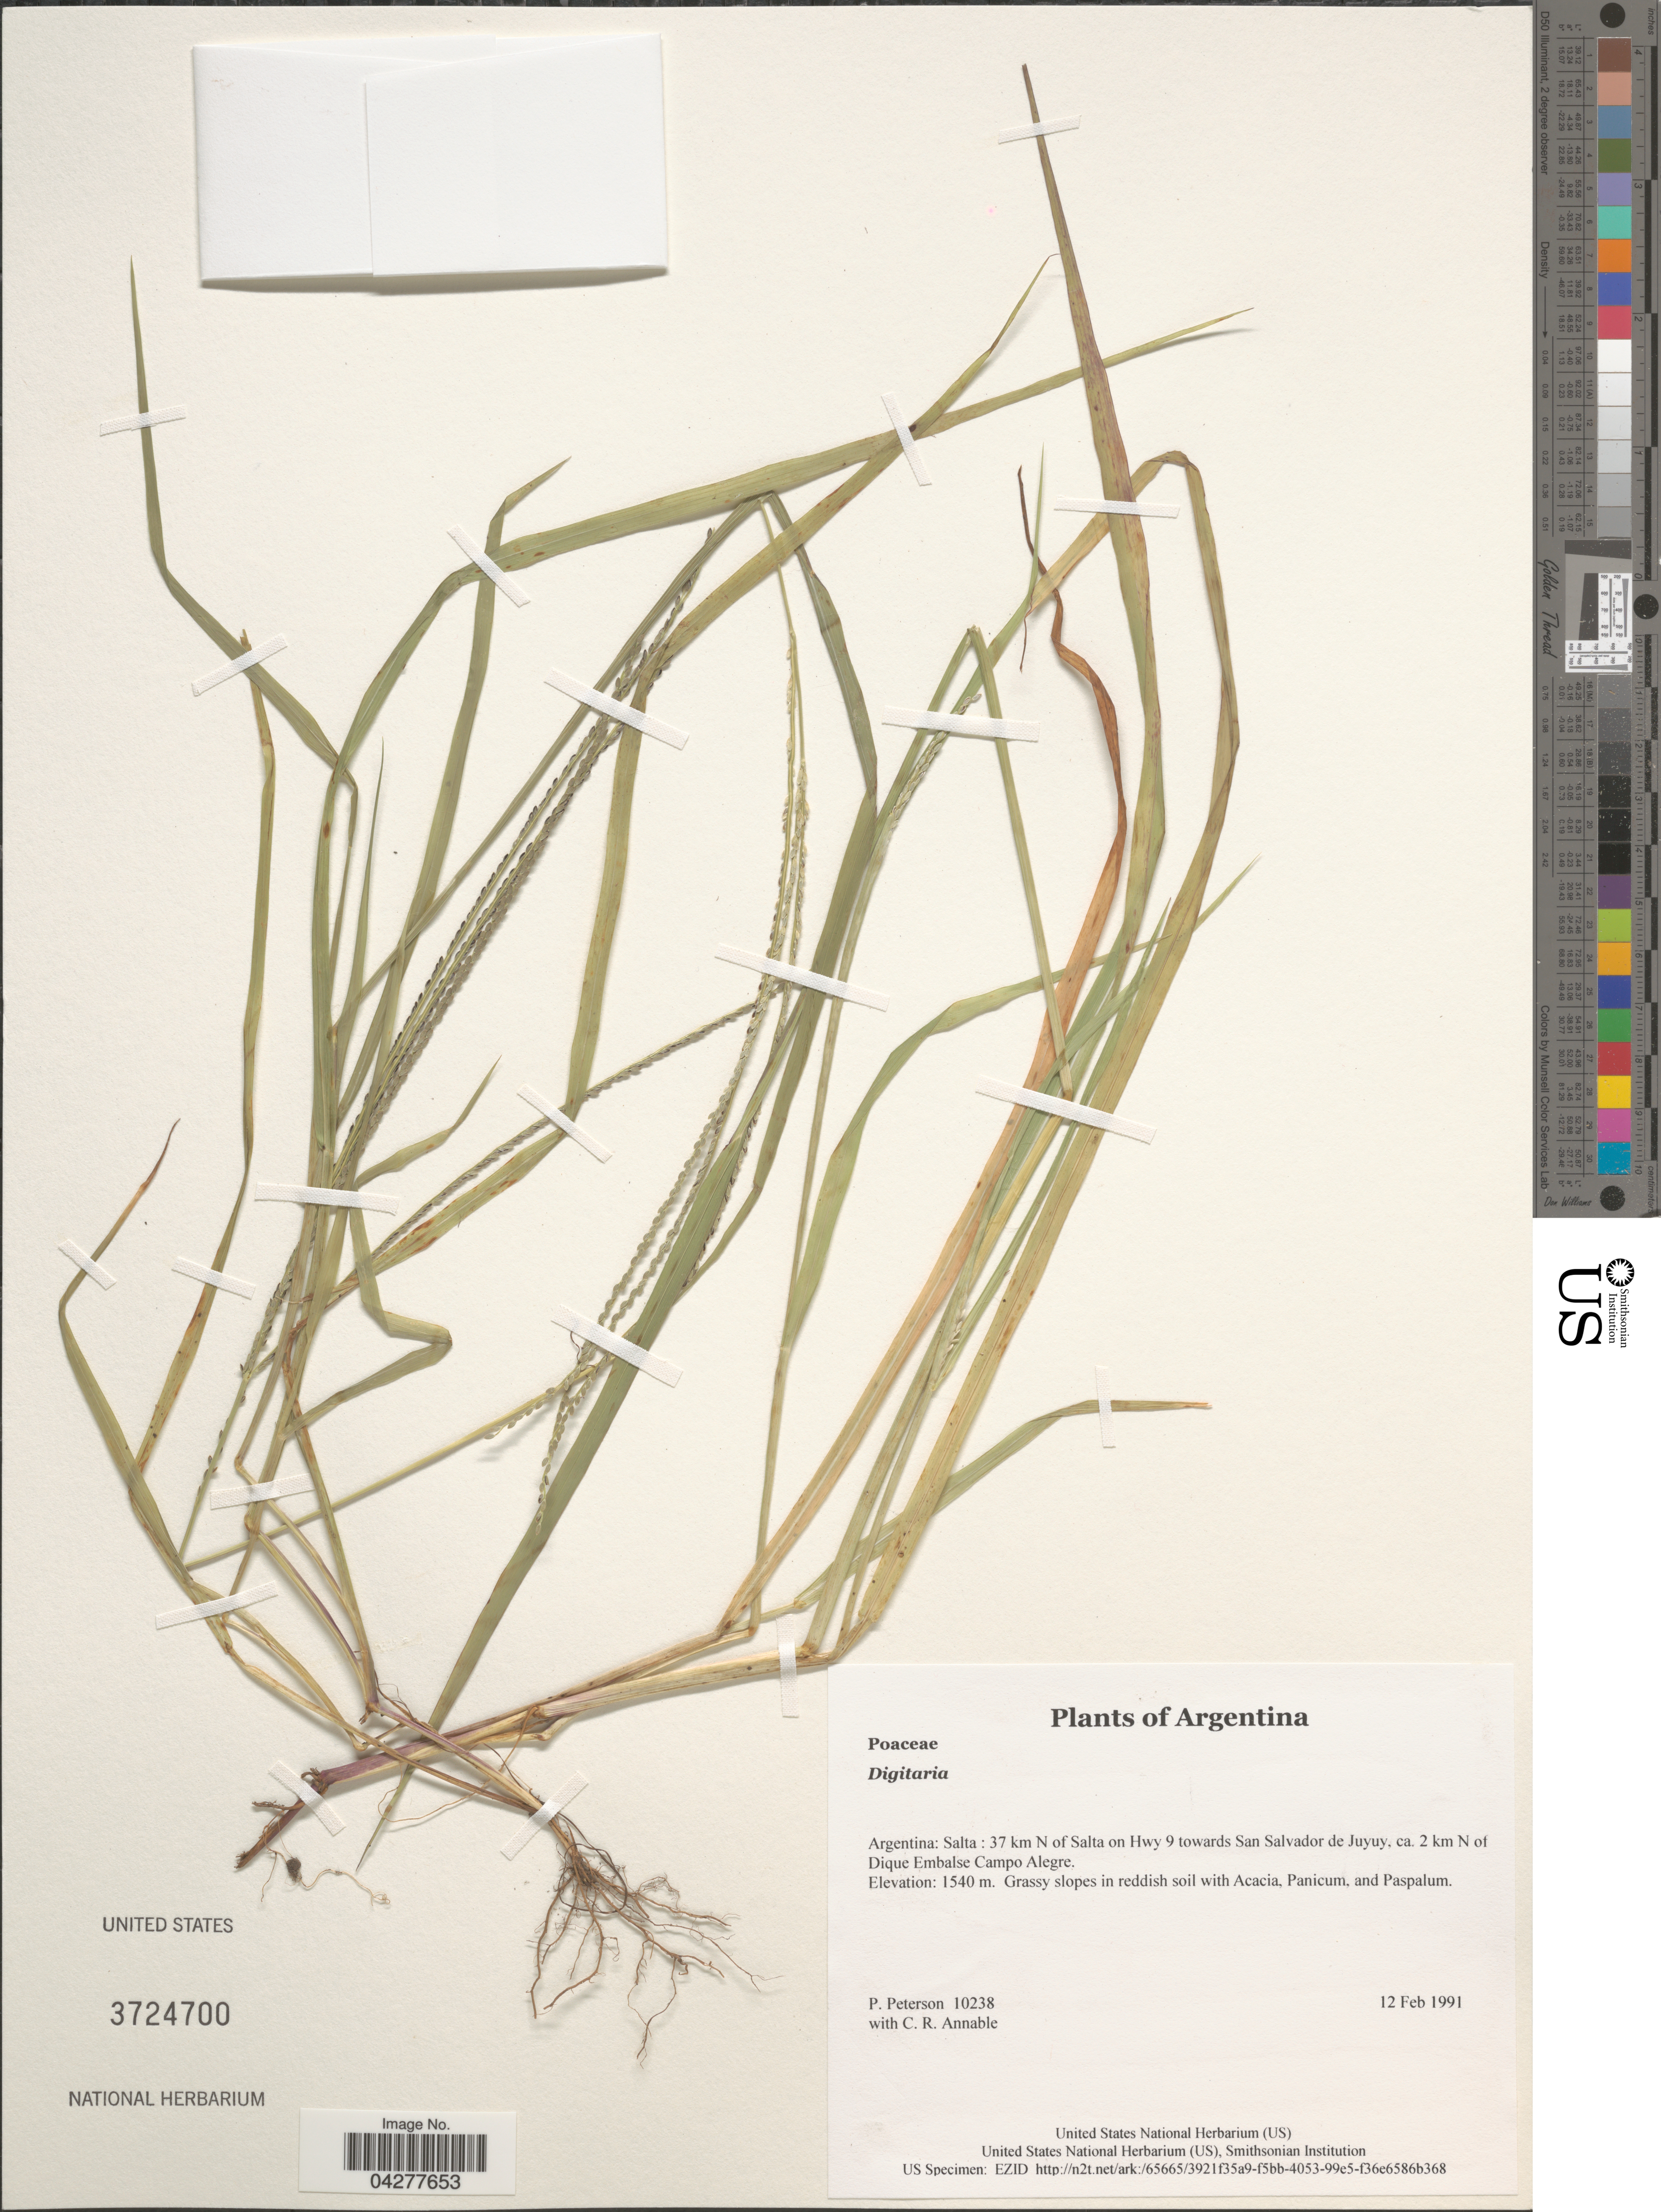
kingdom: Plantae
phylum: Tracheophyta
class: Liliopsida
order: Poales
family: Poaceae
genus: Digitaria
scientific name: Digitaria sp.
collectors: P. Peterson & C. R. Annable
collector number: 10238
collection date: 1991-02-12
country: Argentina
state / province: Salta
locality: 37 km N of Salta on Hwy 9 towards San Salvador de Jujuy, ca. 2 km N of Dique Embalse Campo Alegre.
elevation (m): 1540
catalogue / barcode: US 3724700